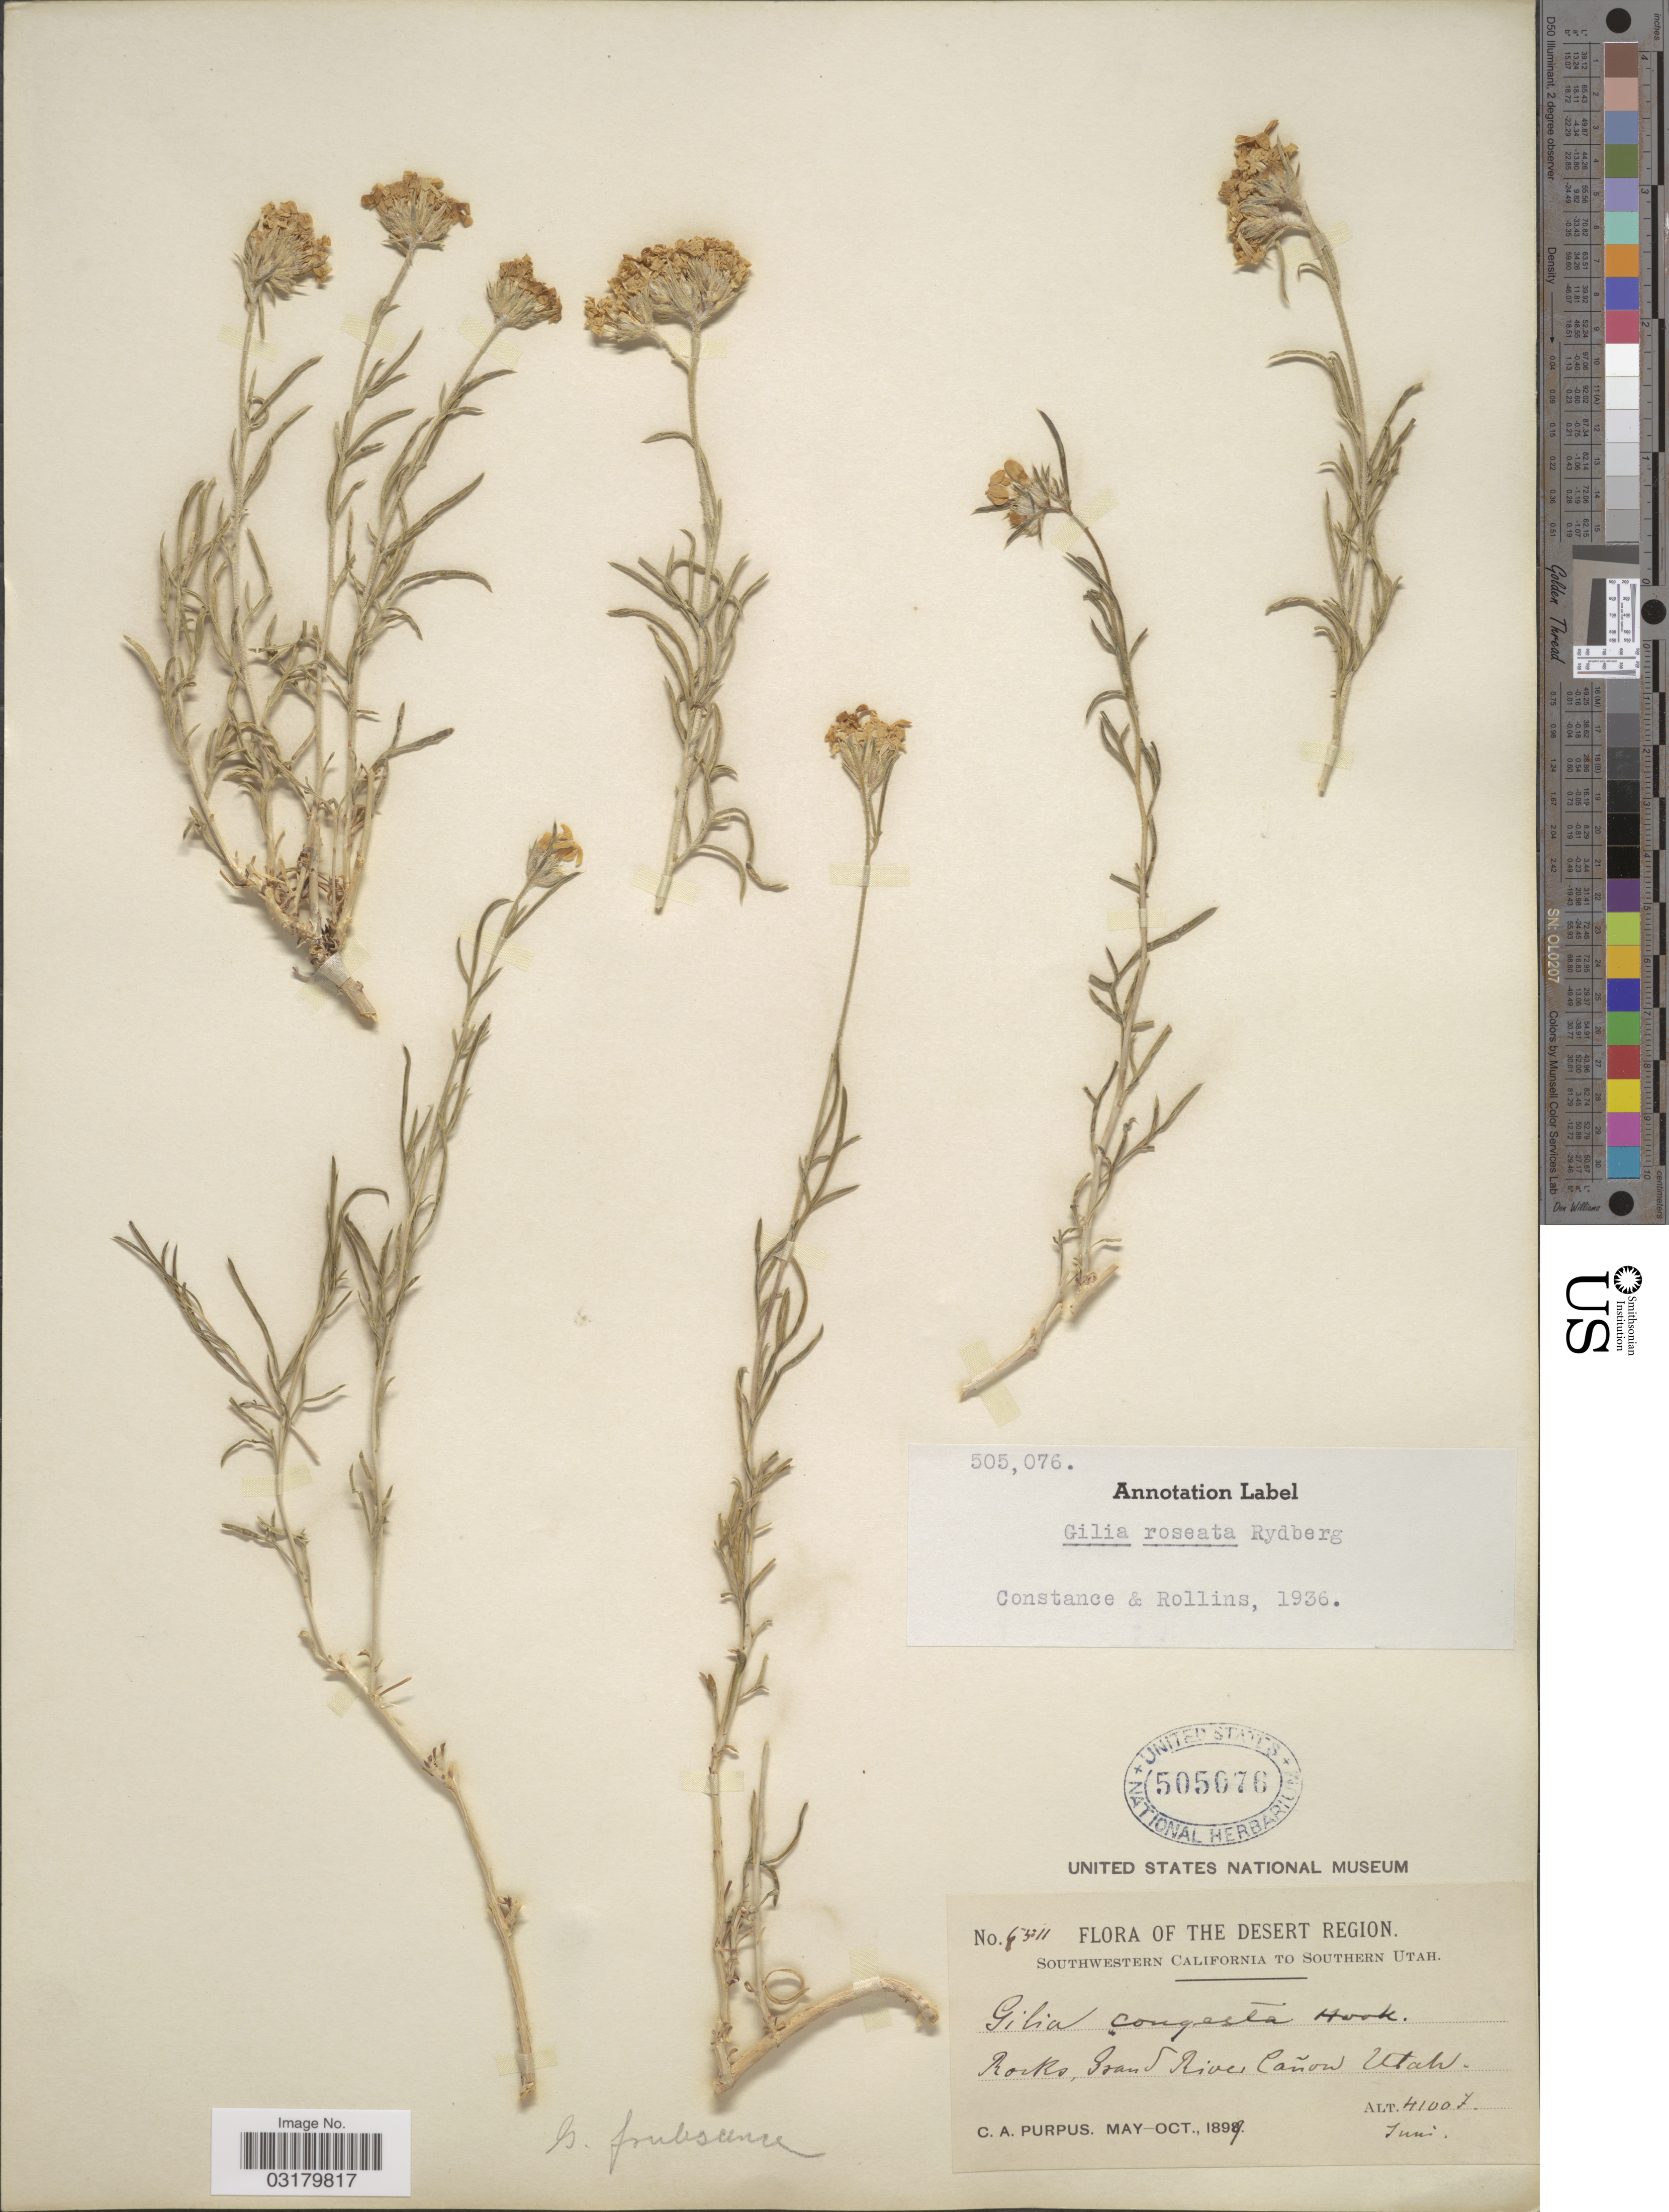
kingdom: Plantae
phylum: Tracheophyta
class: Magnoliopsida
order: Ericales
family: Polemoniaceae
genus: Ipomopsis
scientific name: Ipomopsis roseata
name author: (Rydb.) V.E. Grant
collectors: C. A. Purpus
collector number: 6511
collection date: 1899-06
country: United States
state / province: Utah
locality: The Desert Region. Southern Utah. Rocks, Grand River Cañon.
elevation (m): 1250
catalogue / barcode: US 505076